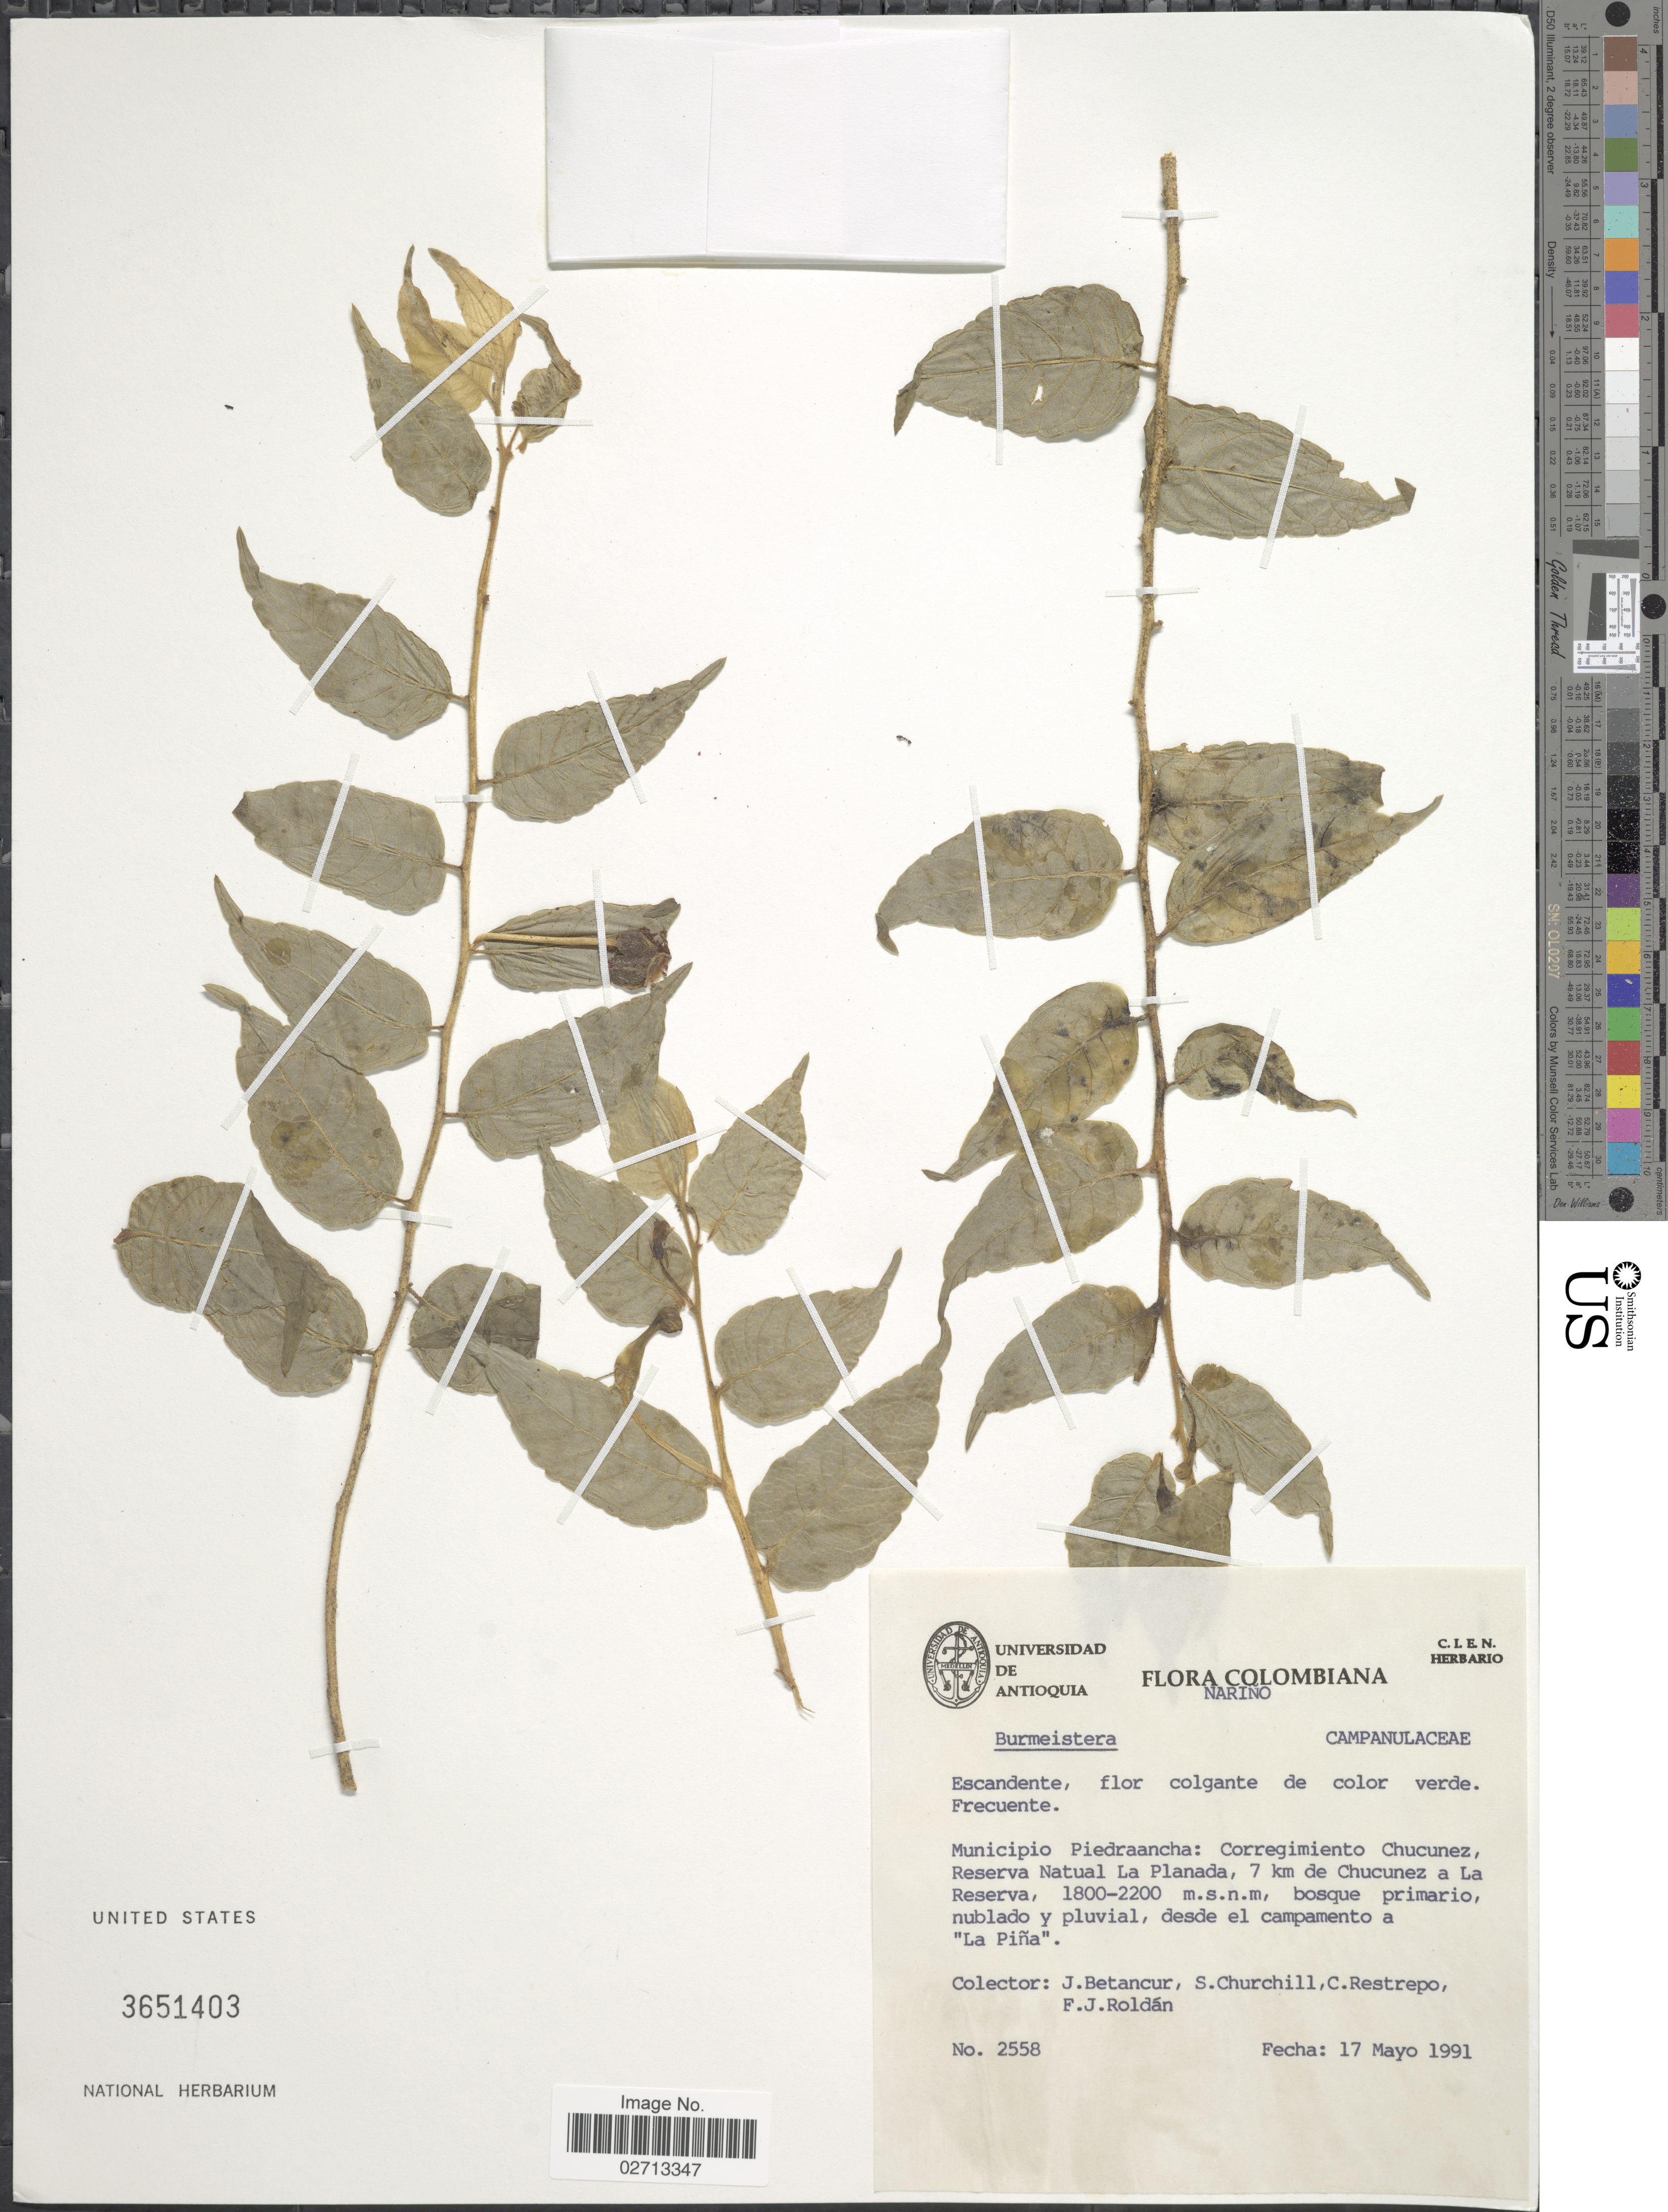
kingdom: Plantae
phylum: Tracheophyta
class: Magnoliopsida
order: Asterales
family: Campanulaceae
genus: Burmeistera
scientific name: Burmeistera sp.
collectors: J. Betancur, S. Churchill, C. Restrepo & F. J. Roldán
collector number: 2558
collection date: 1991-05-17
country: Colombia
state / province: Nariño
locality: Municipio Piedraancha: Corregimiento Chucunez, Reserva Natual La Planada, 7 km de Chucunez a La Reserva.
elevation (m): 1800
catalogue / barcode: US 3651403